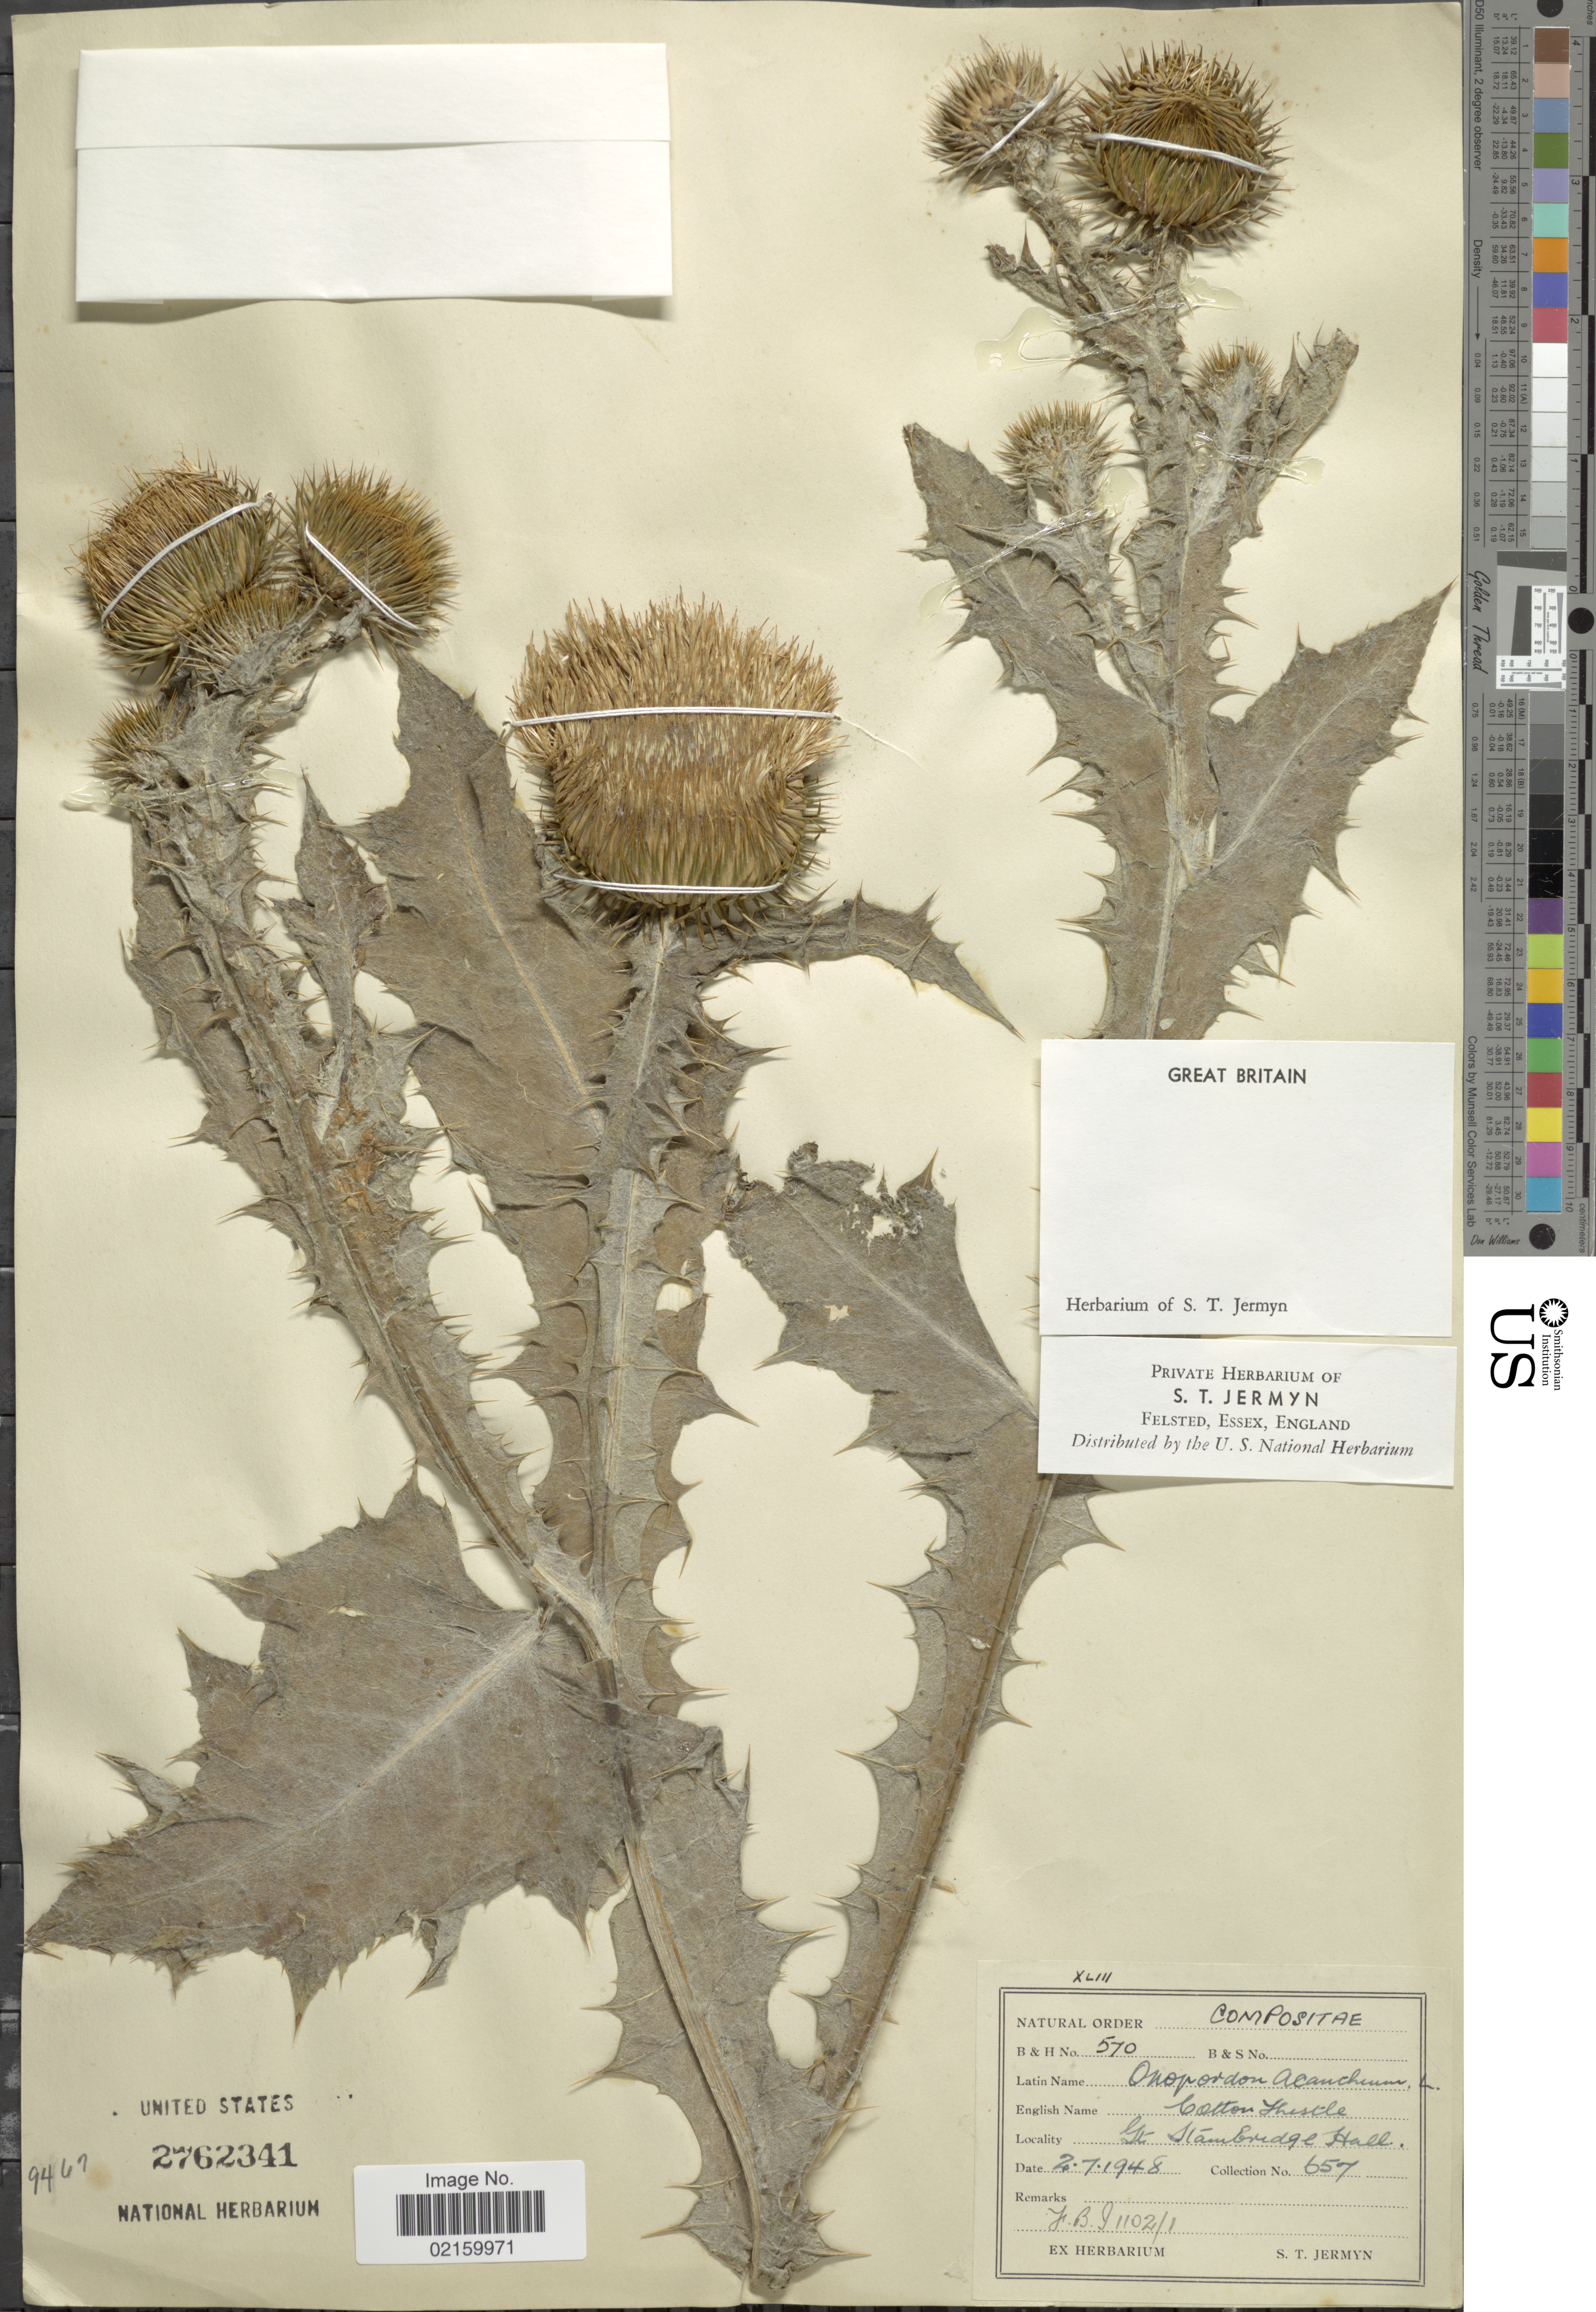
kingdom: Plantae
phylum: Tracheophyta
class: Magnoliopsida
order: Asterales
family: Asteraceae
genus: Onopordum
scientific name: Onopordum acanthium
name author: L.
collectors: S. Jermyn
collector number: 657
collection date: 1948-07-02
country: United Kingdom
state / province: England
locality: Great Britain, Cotton Hustle, Gt Stambridge Hall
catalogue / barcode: US 2762341